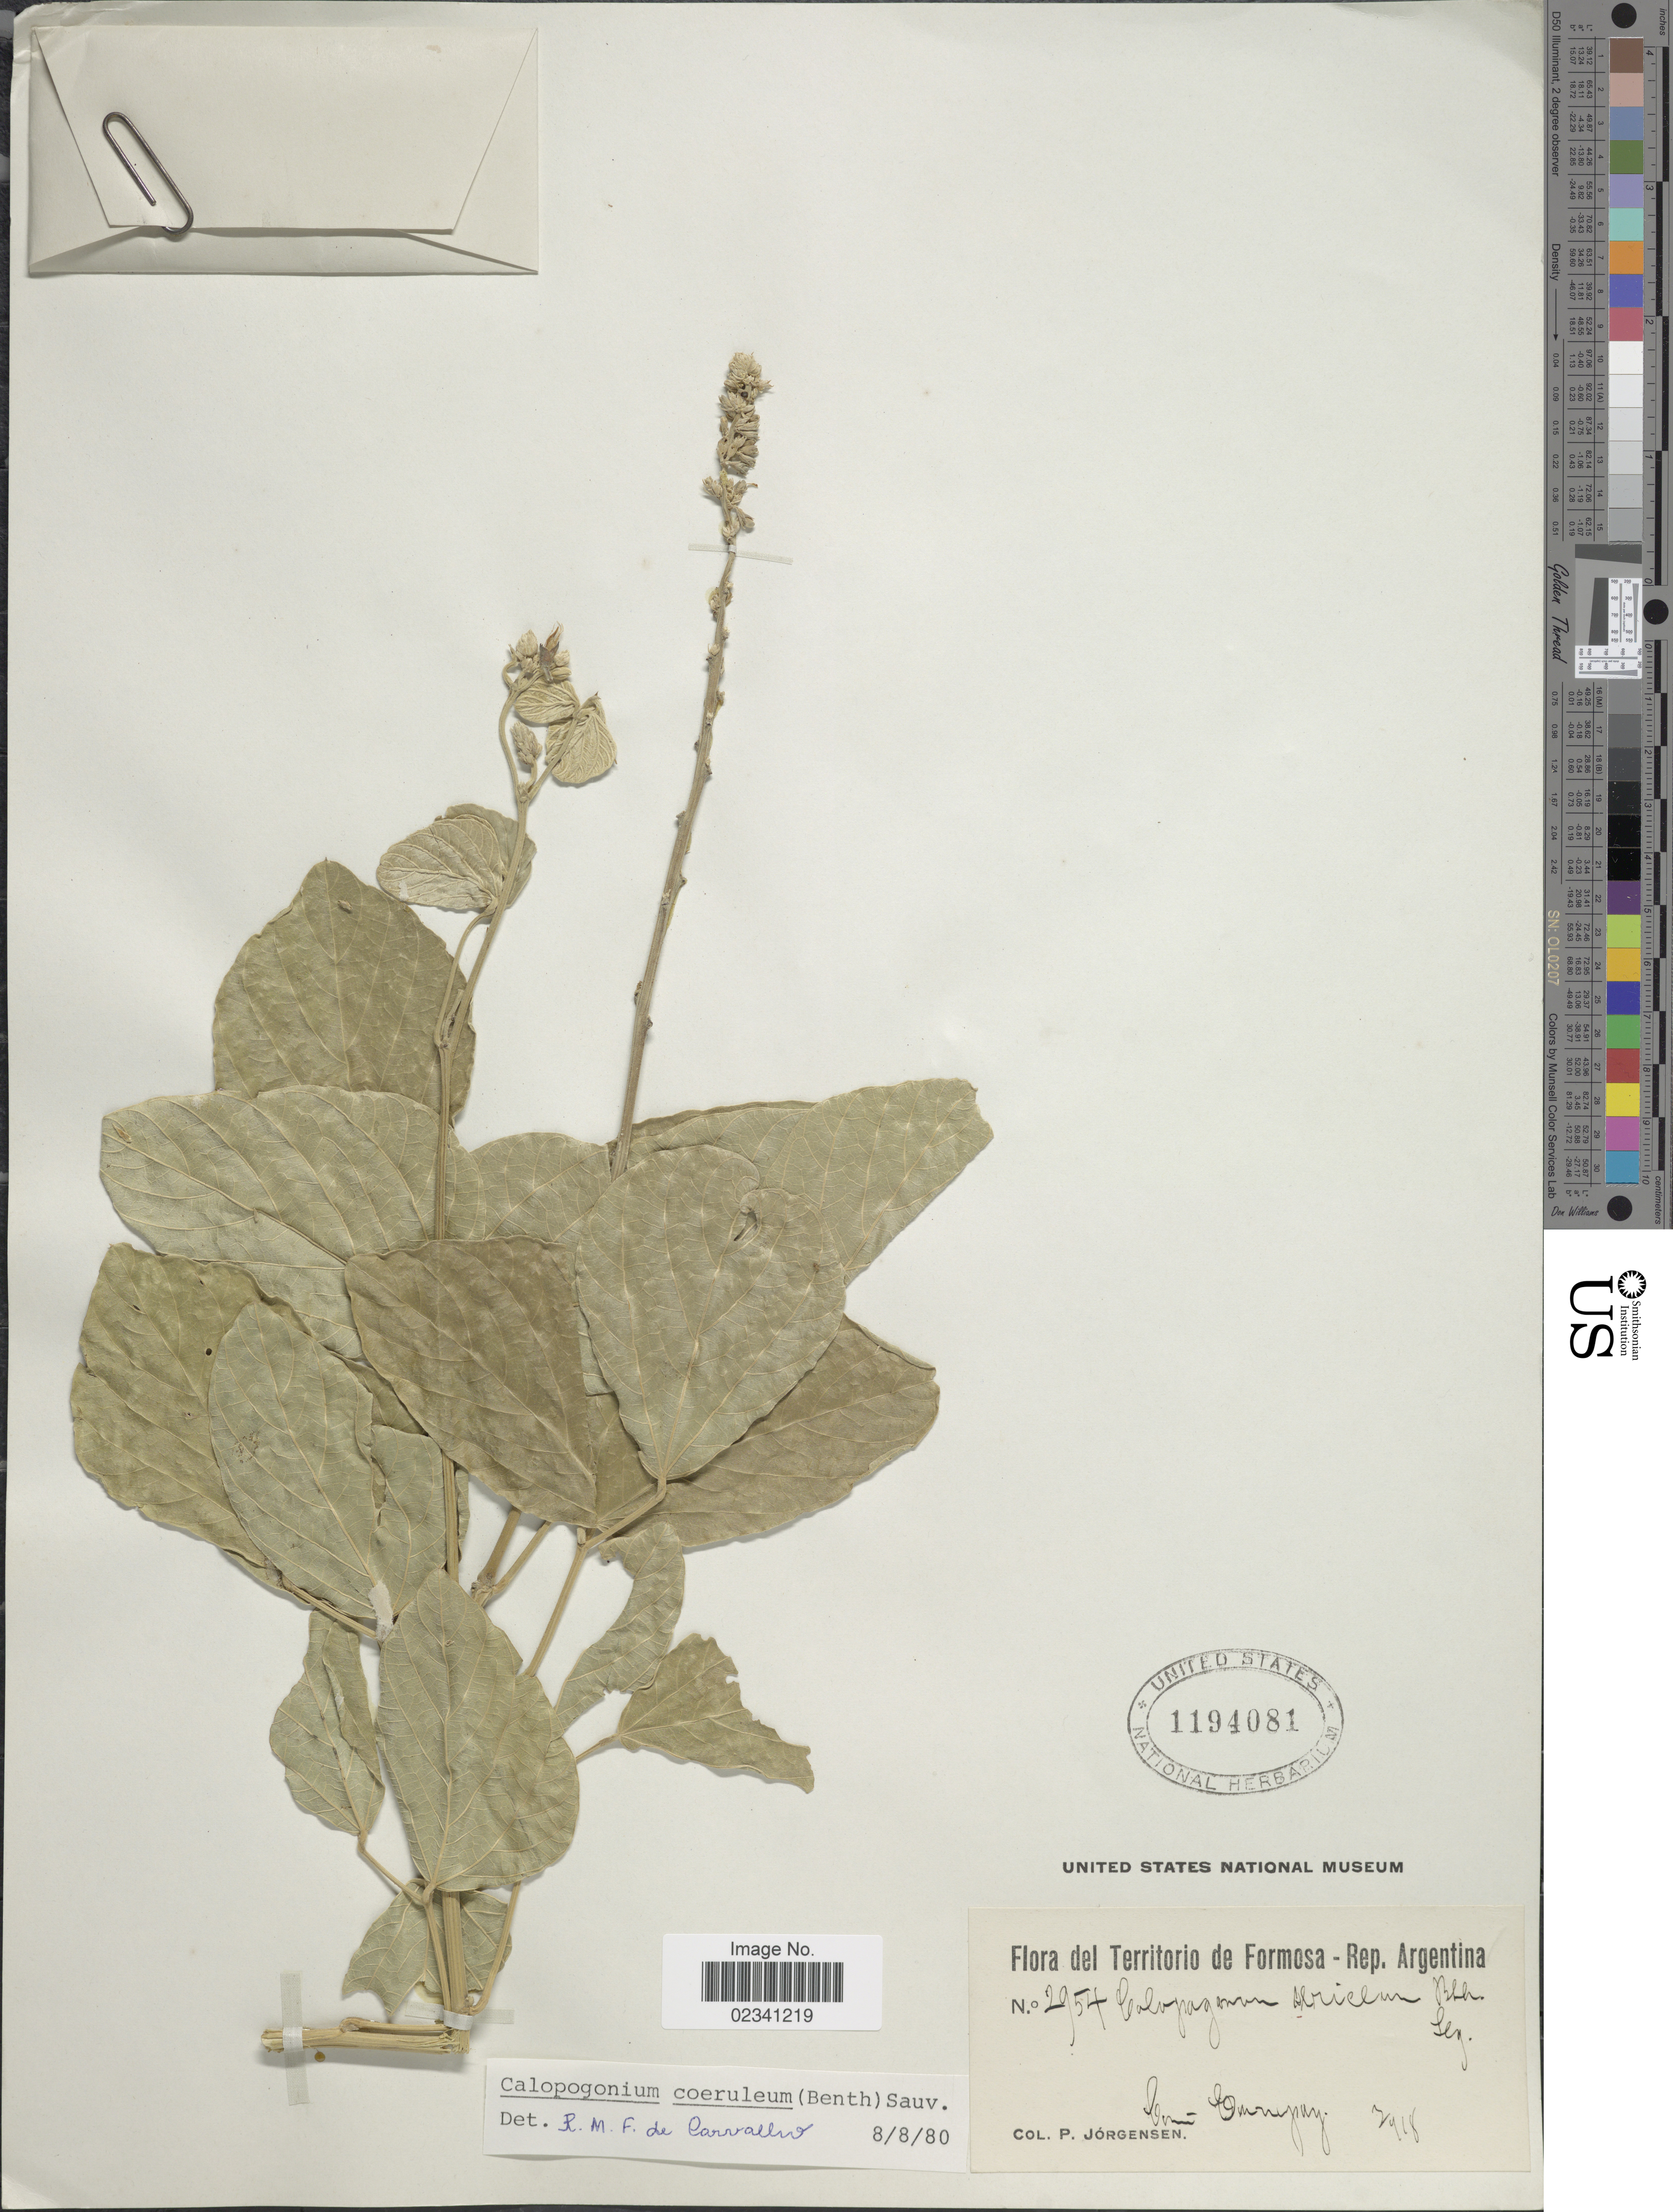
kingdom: Plantae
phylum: Tracheophyta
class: Magnoliopsida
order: Fabales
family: Fabaceae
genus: Calopogonium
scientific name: Calopogonium caeruleum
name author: (Benth.) C. Wright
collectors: P. Jörgensen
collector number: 2954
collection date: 1918-03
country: Argentina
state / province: Formosa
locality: Comun Omnipay [interpreted]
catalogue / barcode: US 1194081